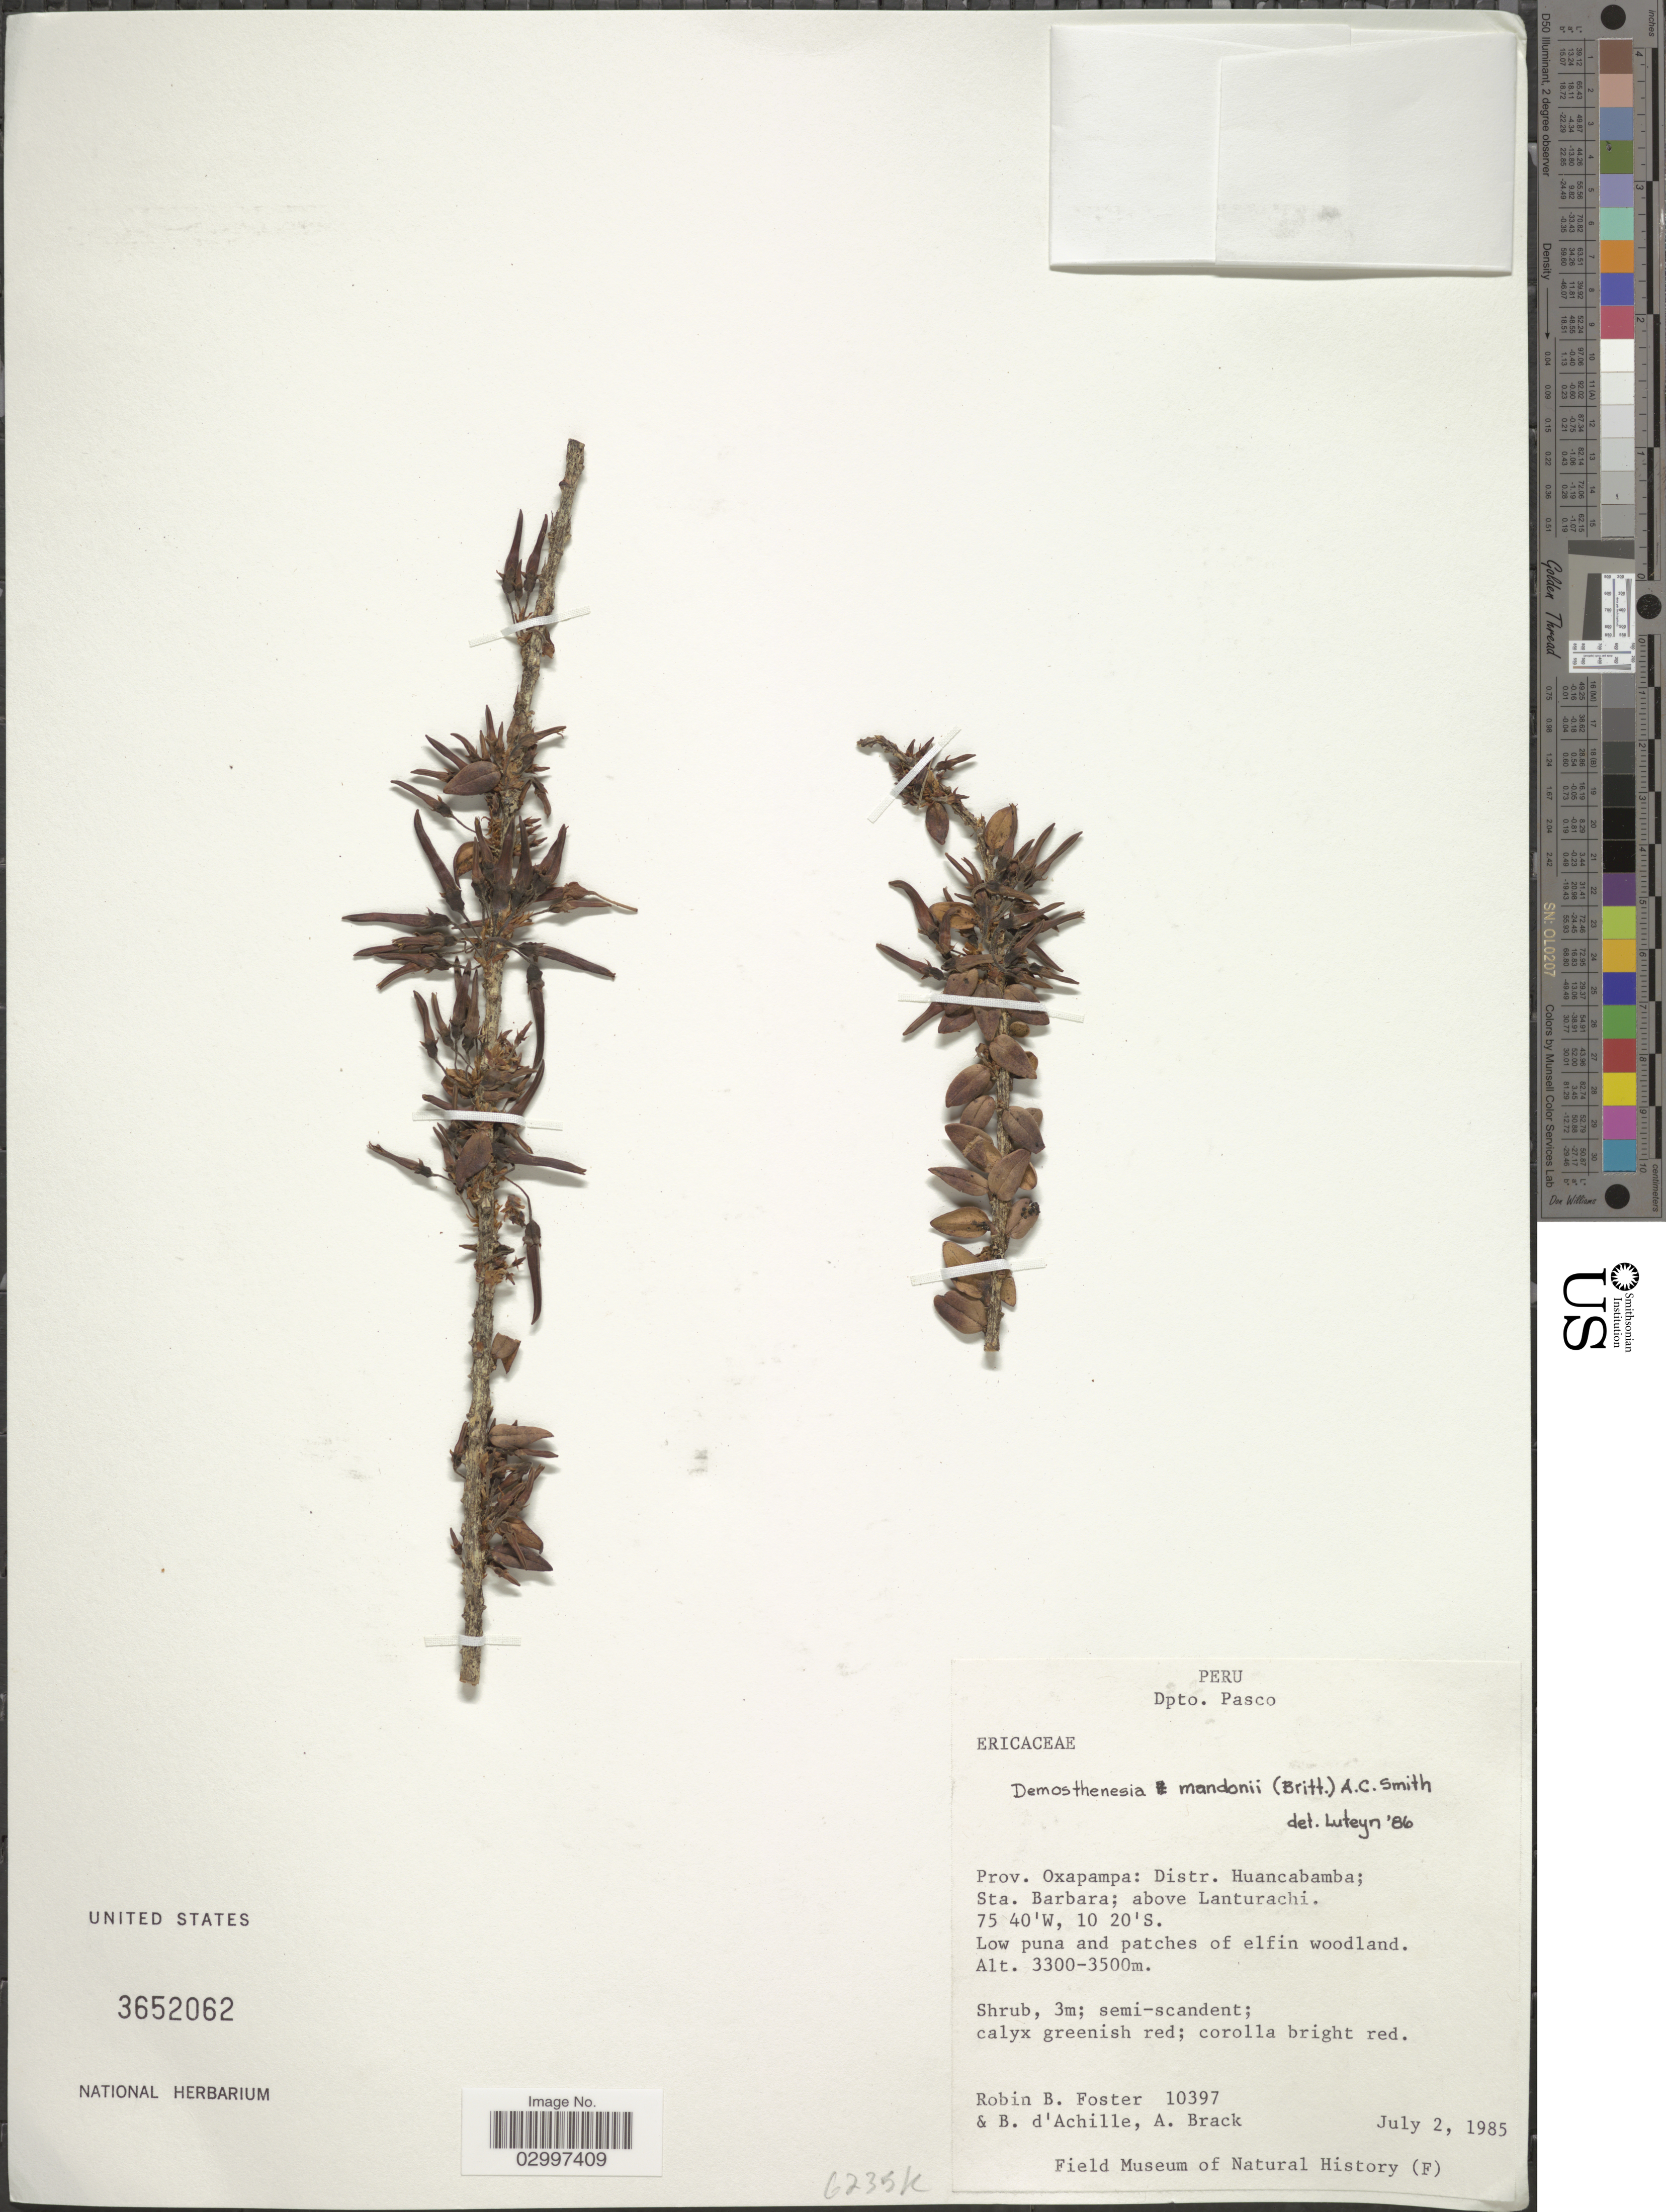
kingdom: Plantae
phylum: Tracheophyta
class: Magnoliopsida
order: Ericales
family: Ericaceae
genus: Demosthenesia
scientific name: Demosthenesia mandoni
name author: (Britton) A.C. Sm.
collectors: R. B. Foster, B. d'Achille & A. Brack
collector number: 10397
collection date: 1985-07-02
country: Peru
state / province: Pasco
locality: Dpto. Pasco, Prov. Oxapampa, Distr. Huancabamba, Sta. Barbara, above Lanturachi.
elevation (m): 3300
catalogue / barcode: US 3652062